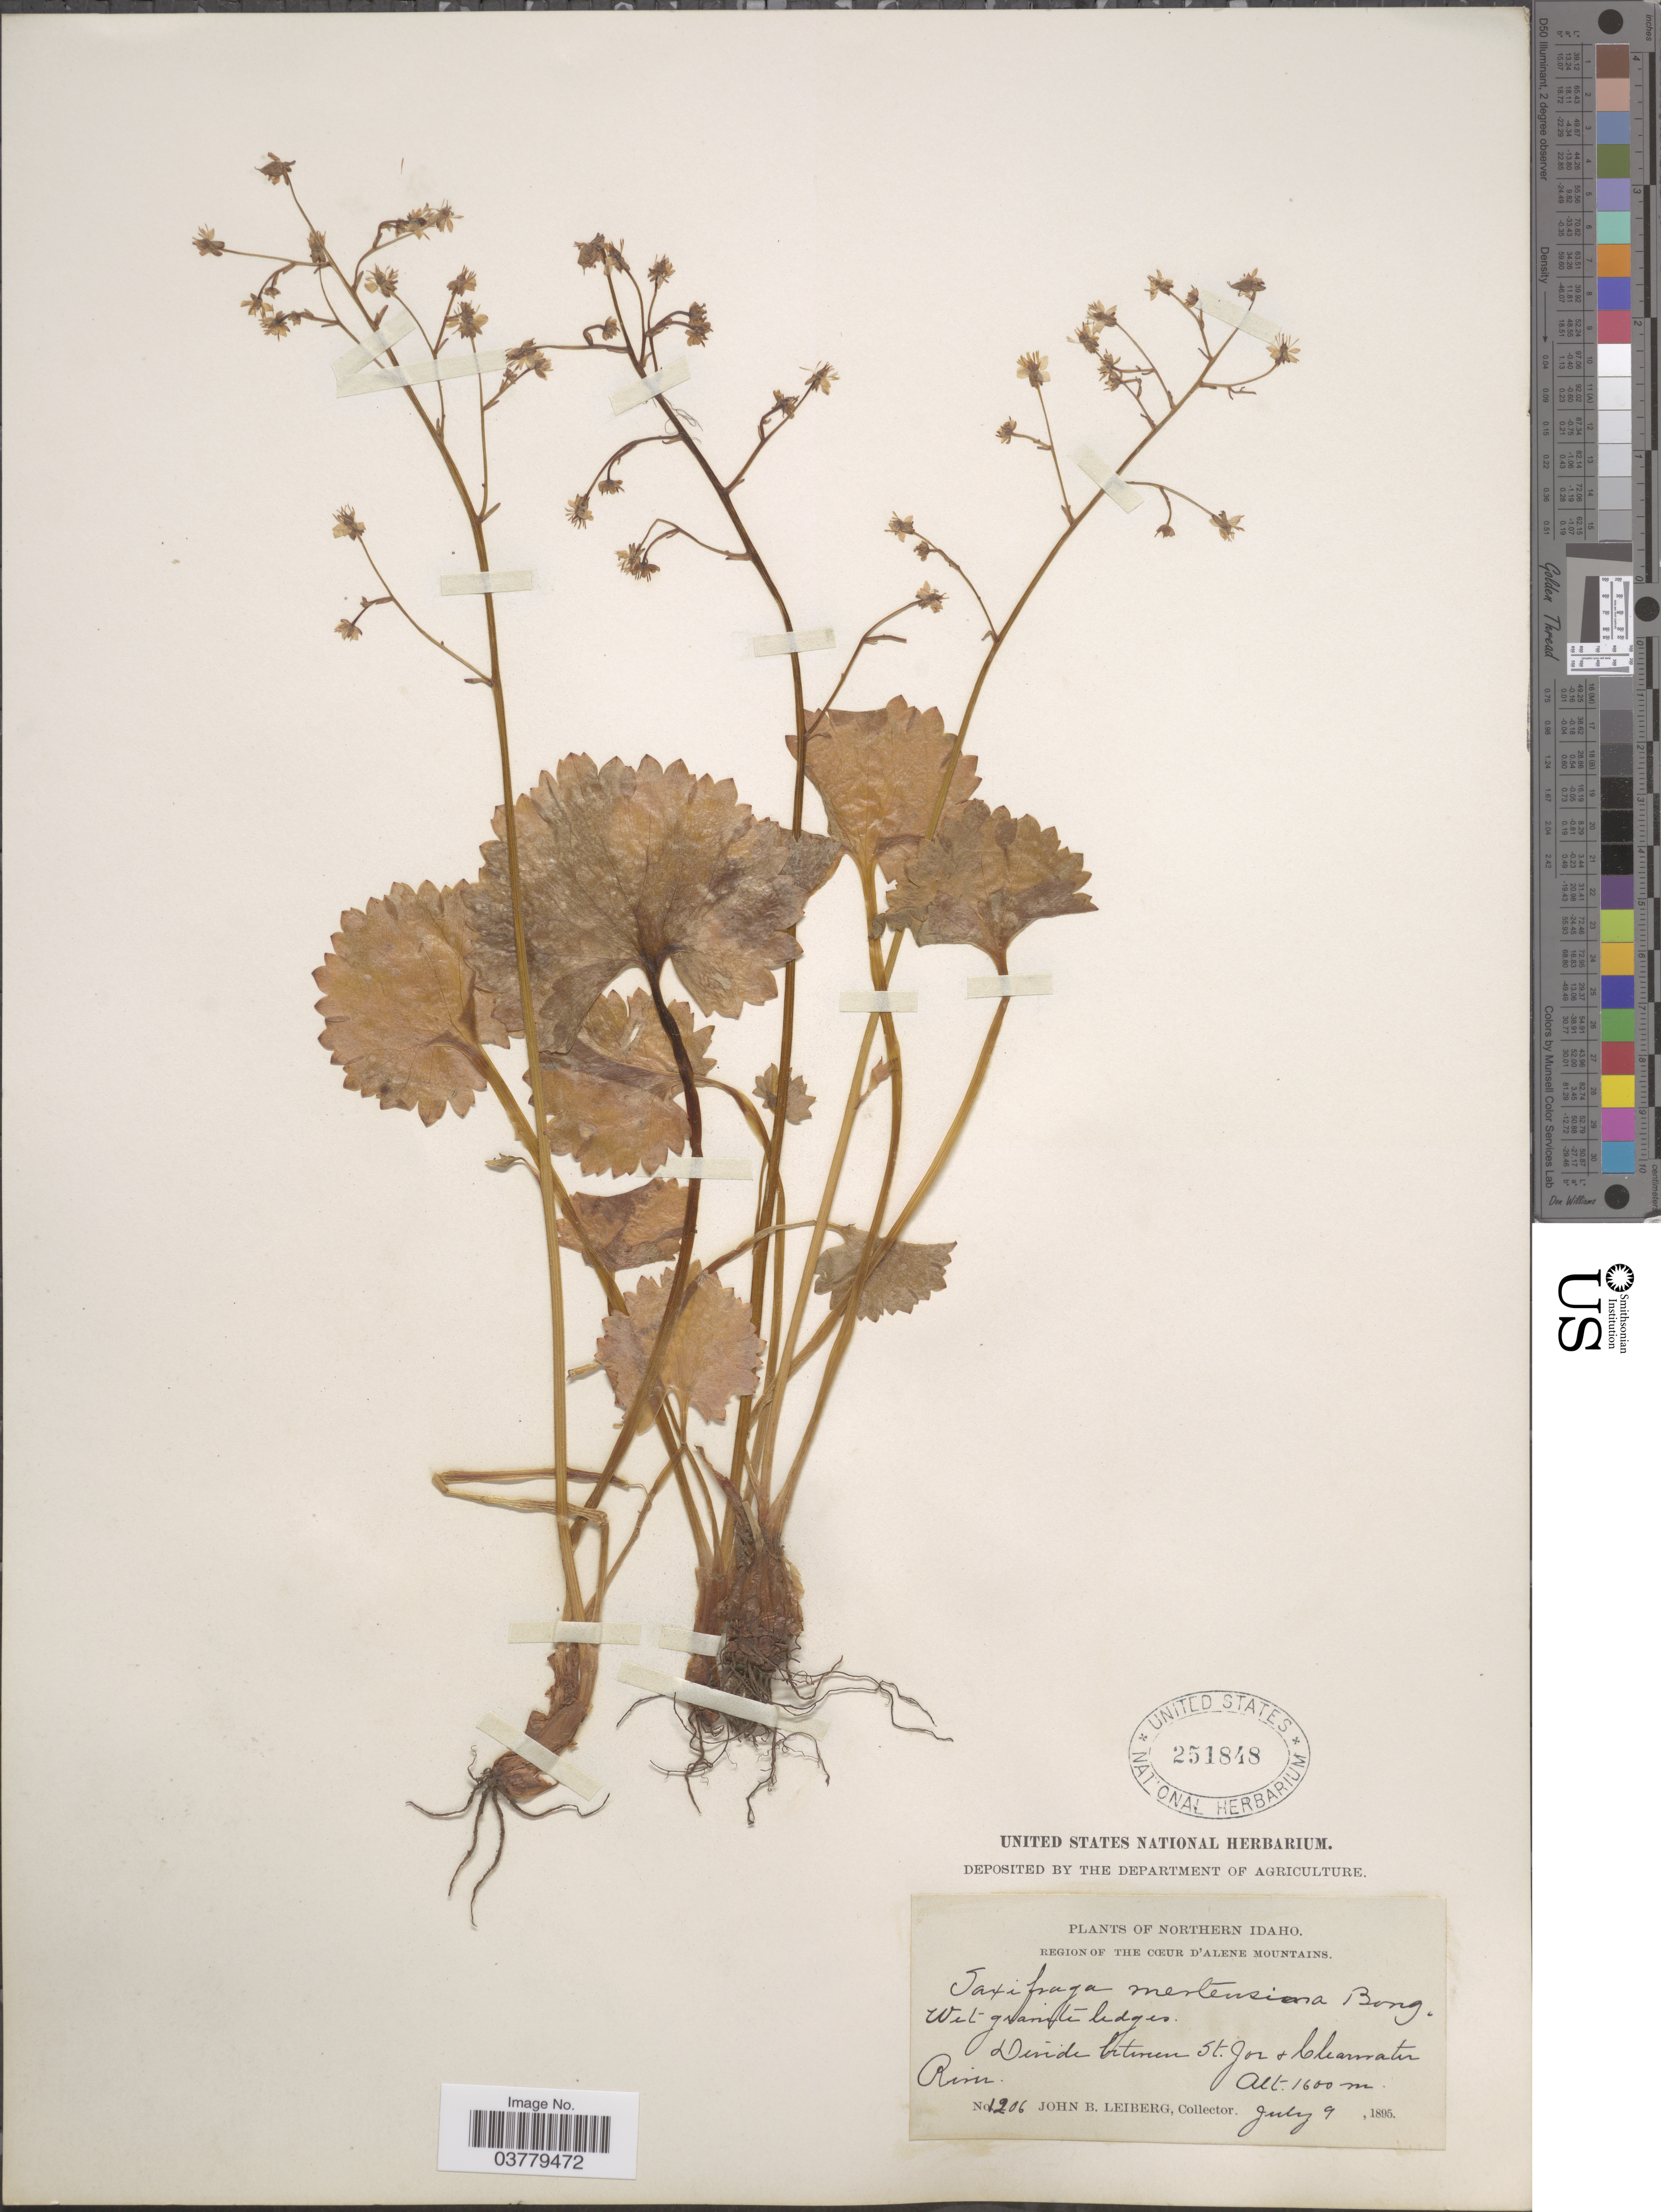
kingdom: Plantae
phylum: Tracheophyta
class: Magnoliopsida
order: Saxifragales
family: Saxifragaceae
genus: Saxifraga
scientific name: Saxifraga mertensiana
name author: Bong.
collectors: J. B. Leiberg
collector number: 1206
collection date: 1895-07-09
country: United States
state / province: Idaho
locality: Northern Idaho. Region of The Coeur d'Alene Mountains. Divide between St. Joe & Clearwater River.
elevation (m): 1600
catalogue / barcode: US 251848